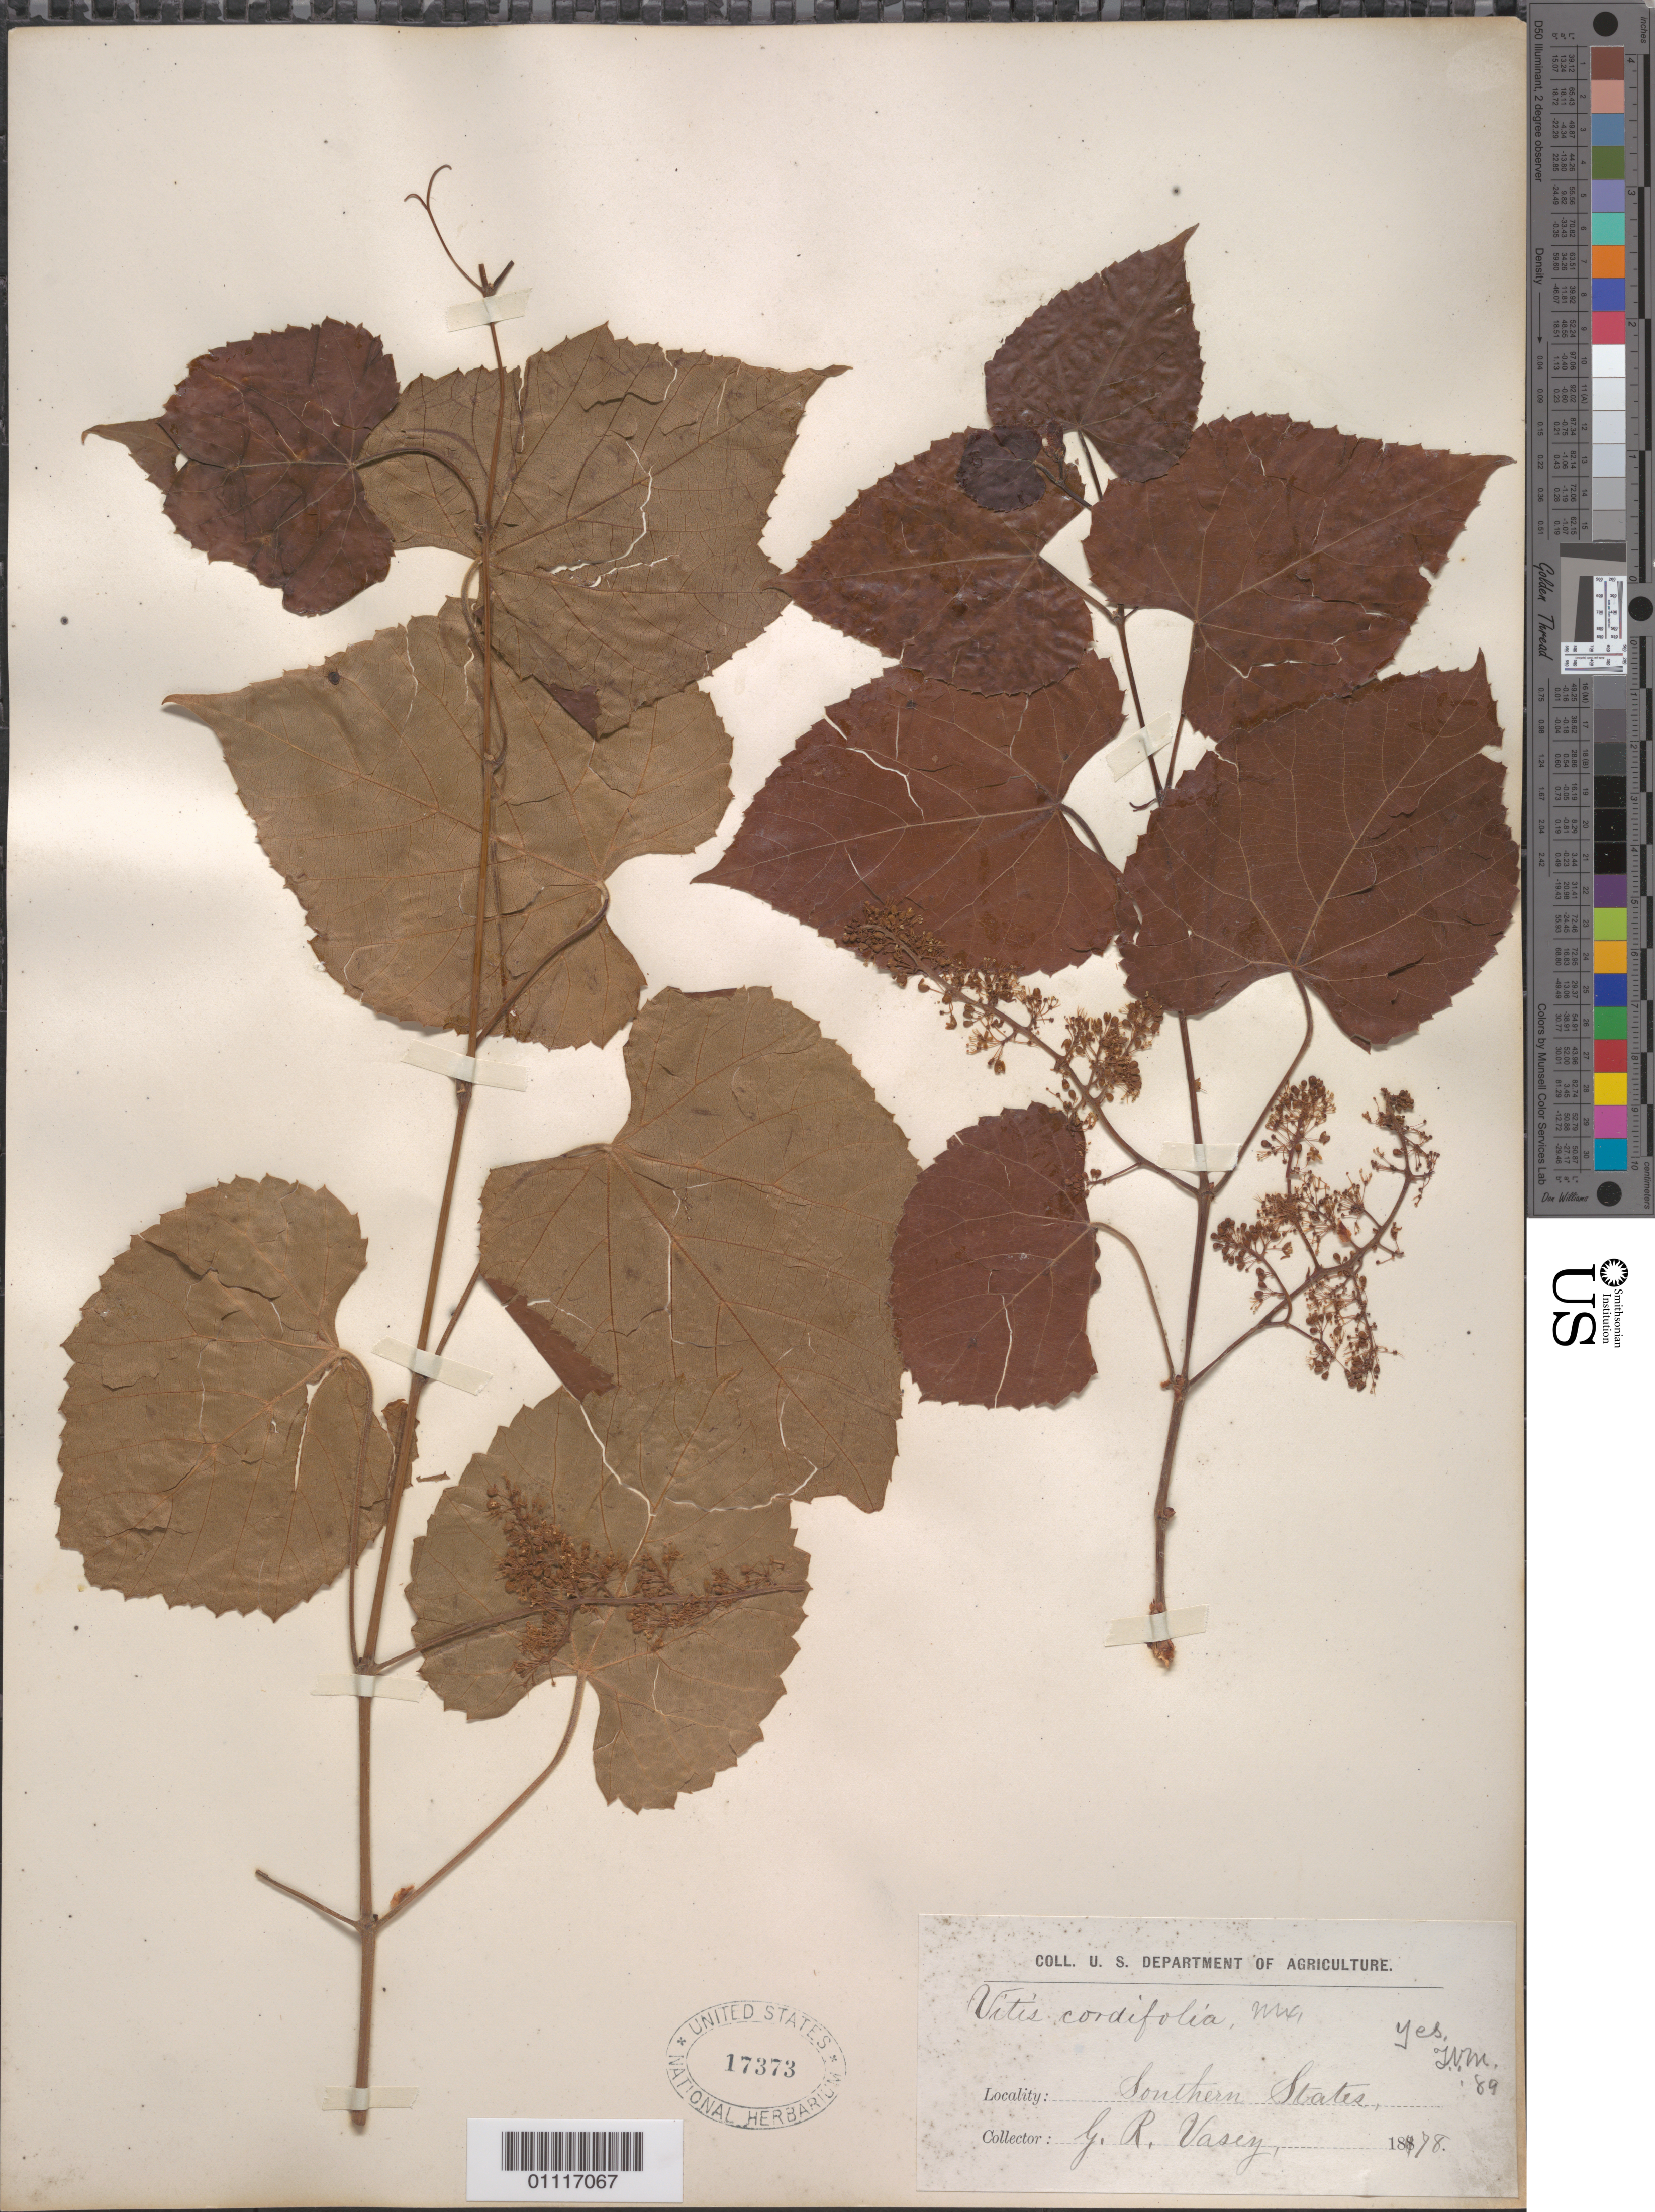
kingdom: Plantae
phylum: Tracheophyta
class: Magnoliopsida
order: Vitales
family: Vitaceae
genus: Vitis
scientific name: Vitis cordifolia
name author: Michx.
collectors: G. R. Vasey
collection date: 1878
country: United States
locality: Southern States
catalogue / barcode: US 17373